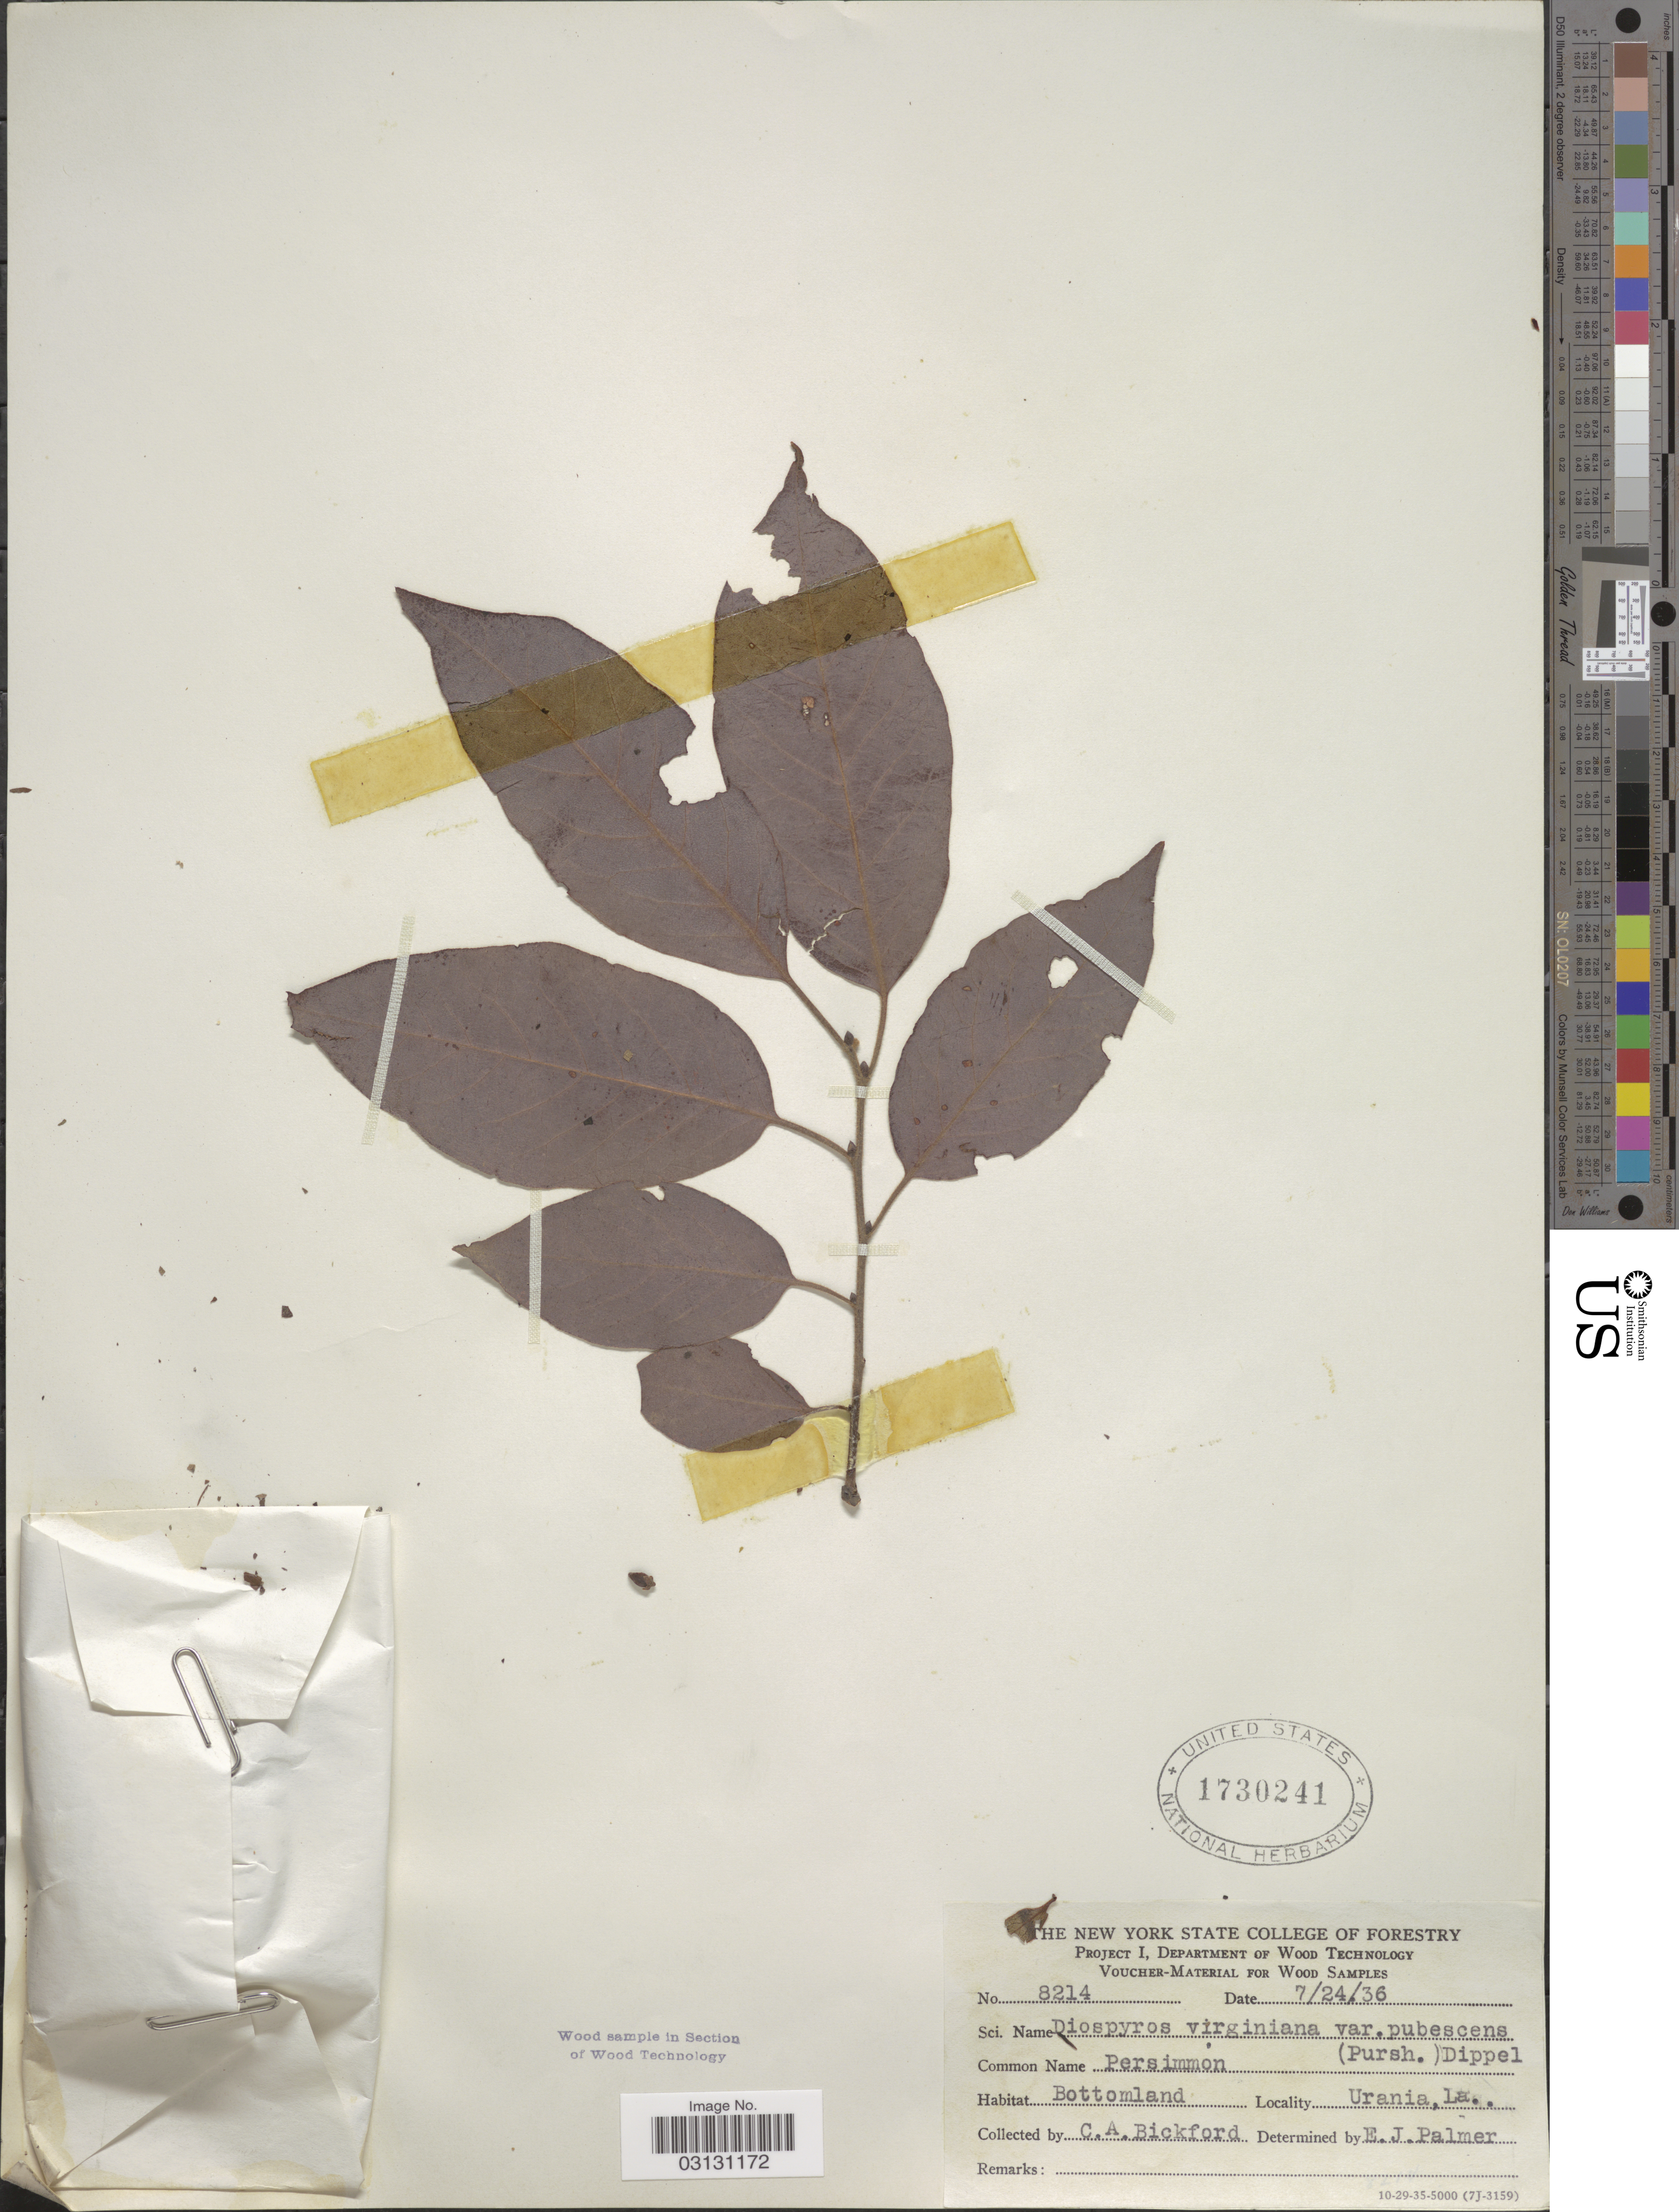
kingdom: Plantae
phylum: Tracheophyta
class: Magnoliopsida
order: Ericales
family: Ebenaceae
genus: Diospyros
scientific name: Diospyros virginiana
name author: L.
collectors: C. Bickford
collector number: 8214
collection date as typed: Transcribed d/m/y: 24/7/36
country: United States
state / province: Louisiana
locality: Bottomland. Urania.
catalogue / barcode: US 1730241